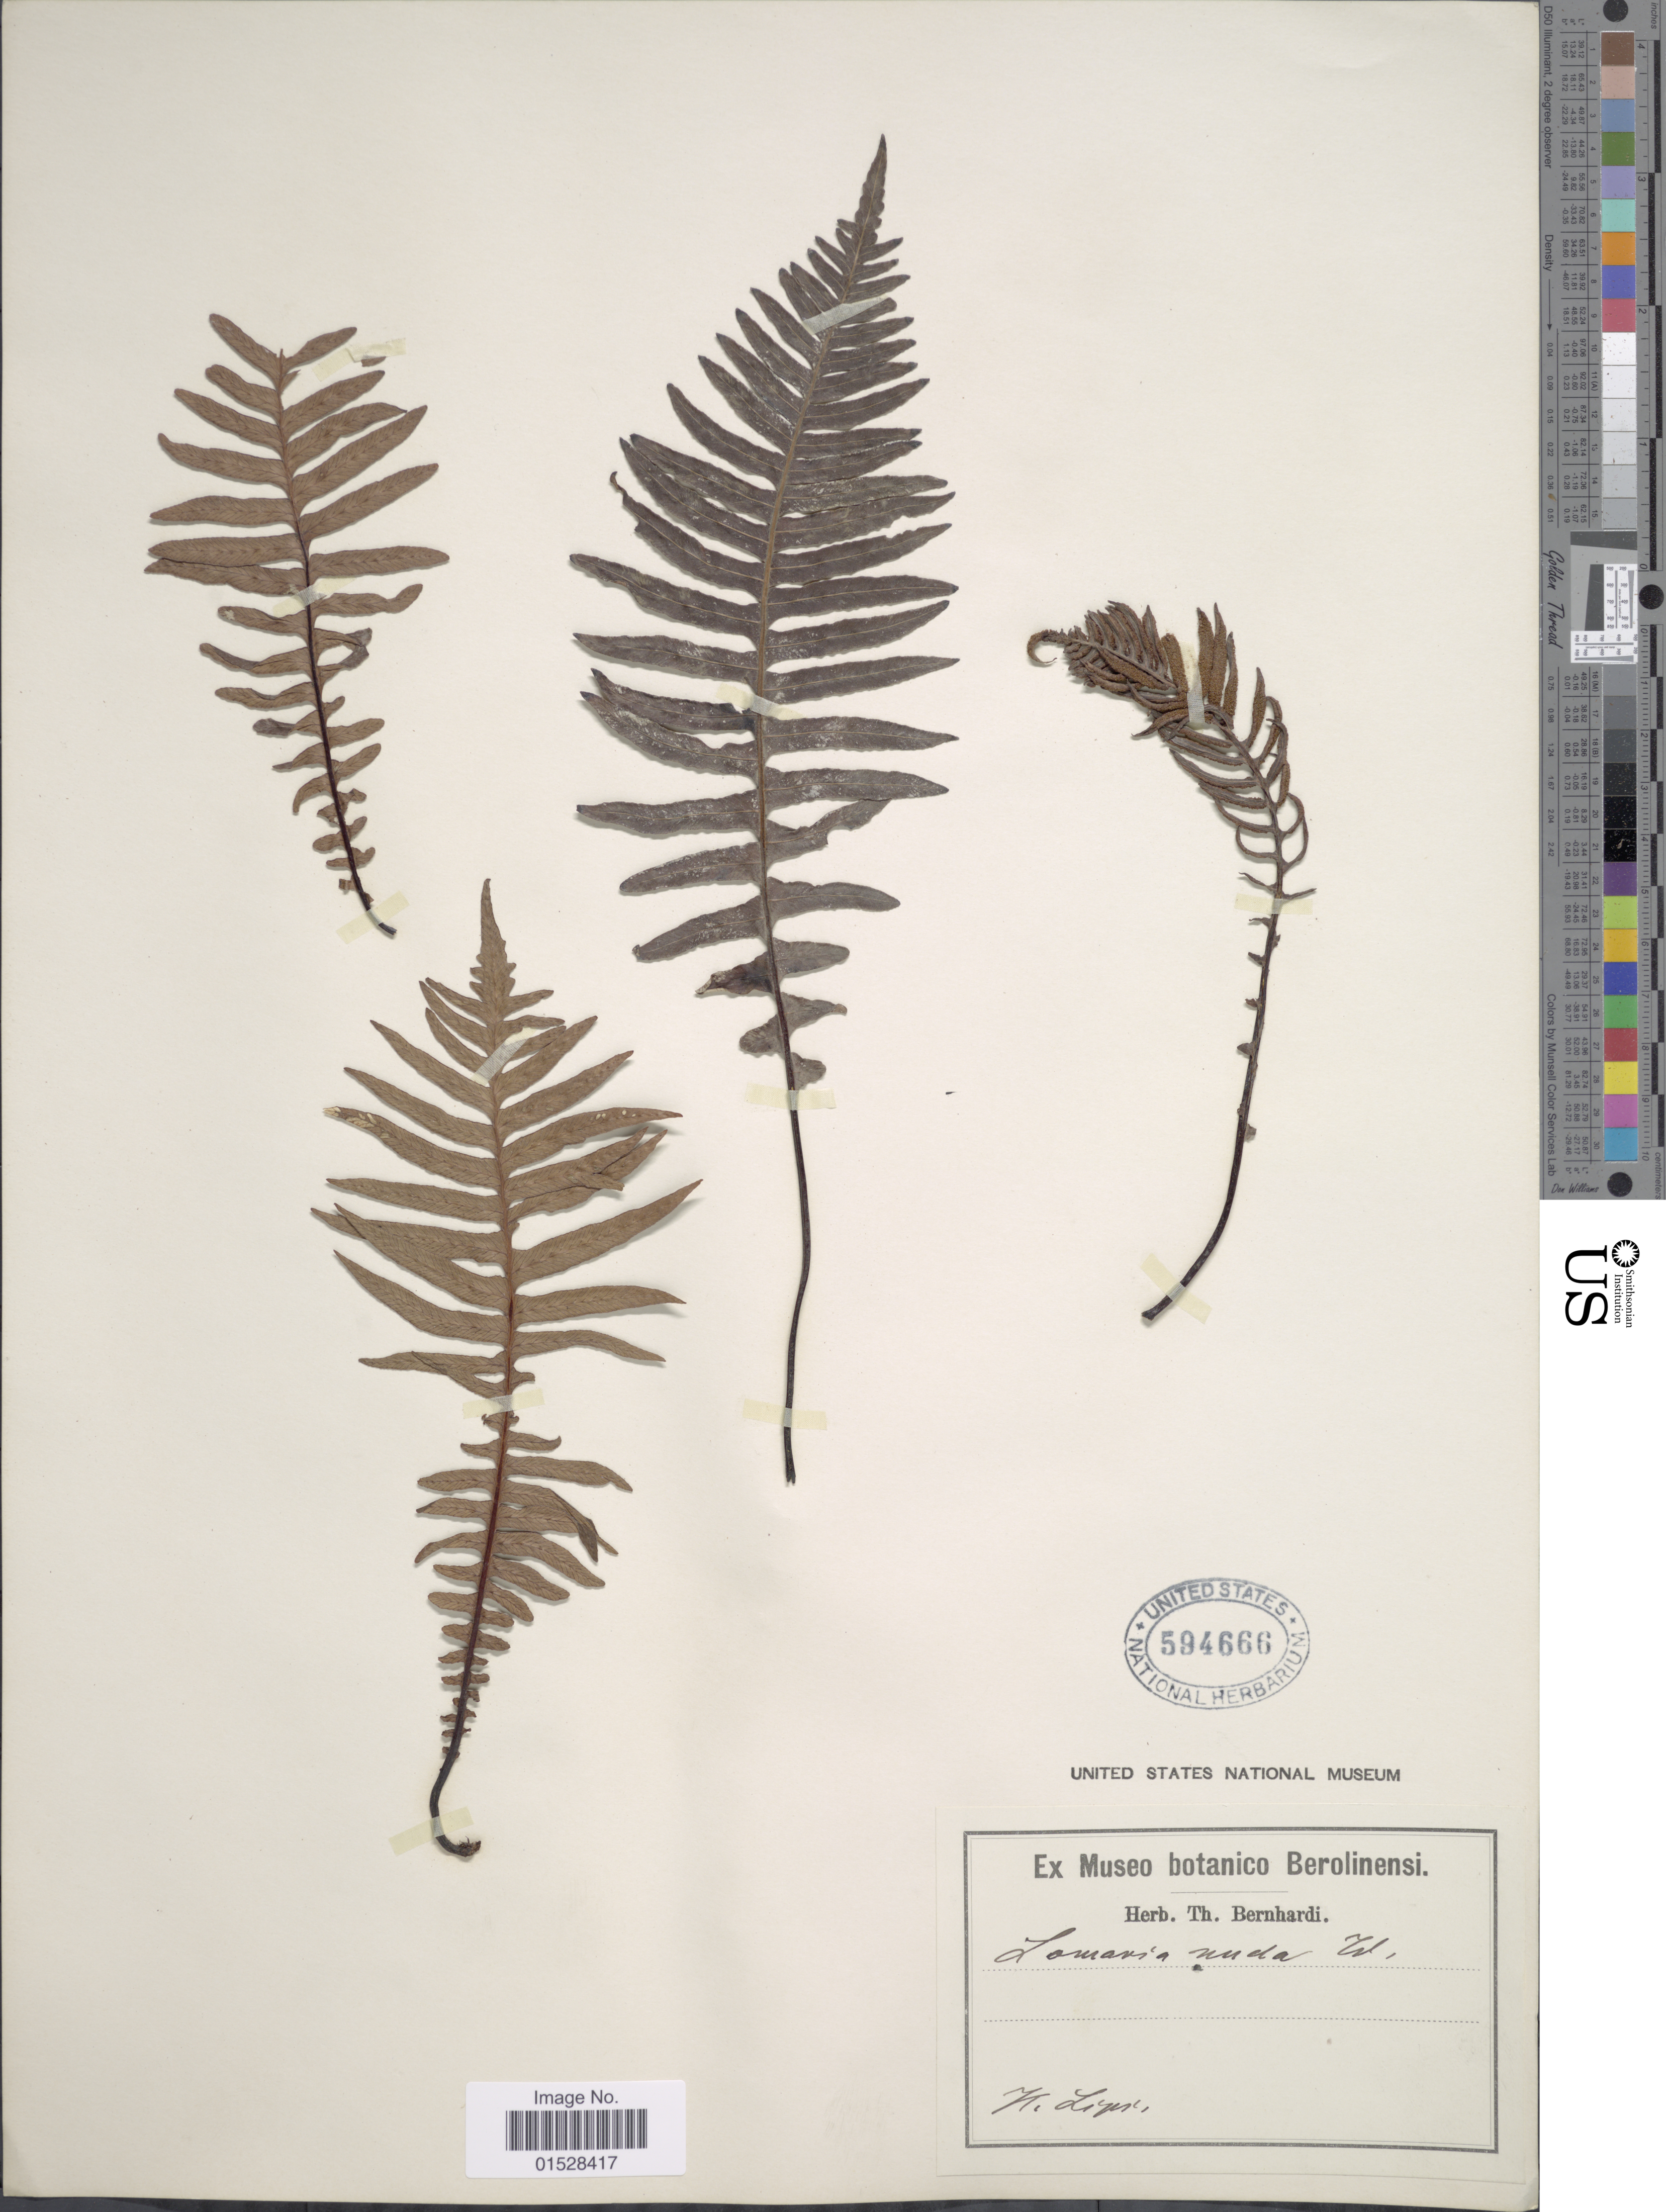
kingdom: Plantae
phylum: Tracheophyta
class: Polypodiopsida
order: Polypodiales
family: Blechnaceae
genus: Blechnum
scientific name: Blechnum nudum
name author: (Labill.) Mett. ex Luerss.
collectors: ex herb. Bernhardi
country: Germany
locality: H. Lips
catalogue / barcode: US 594666